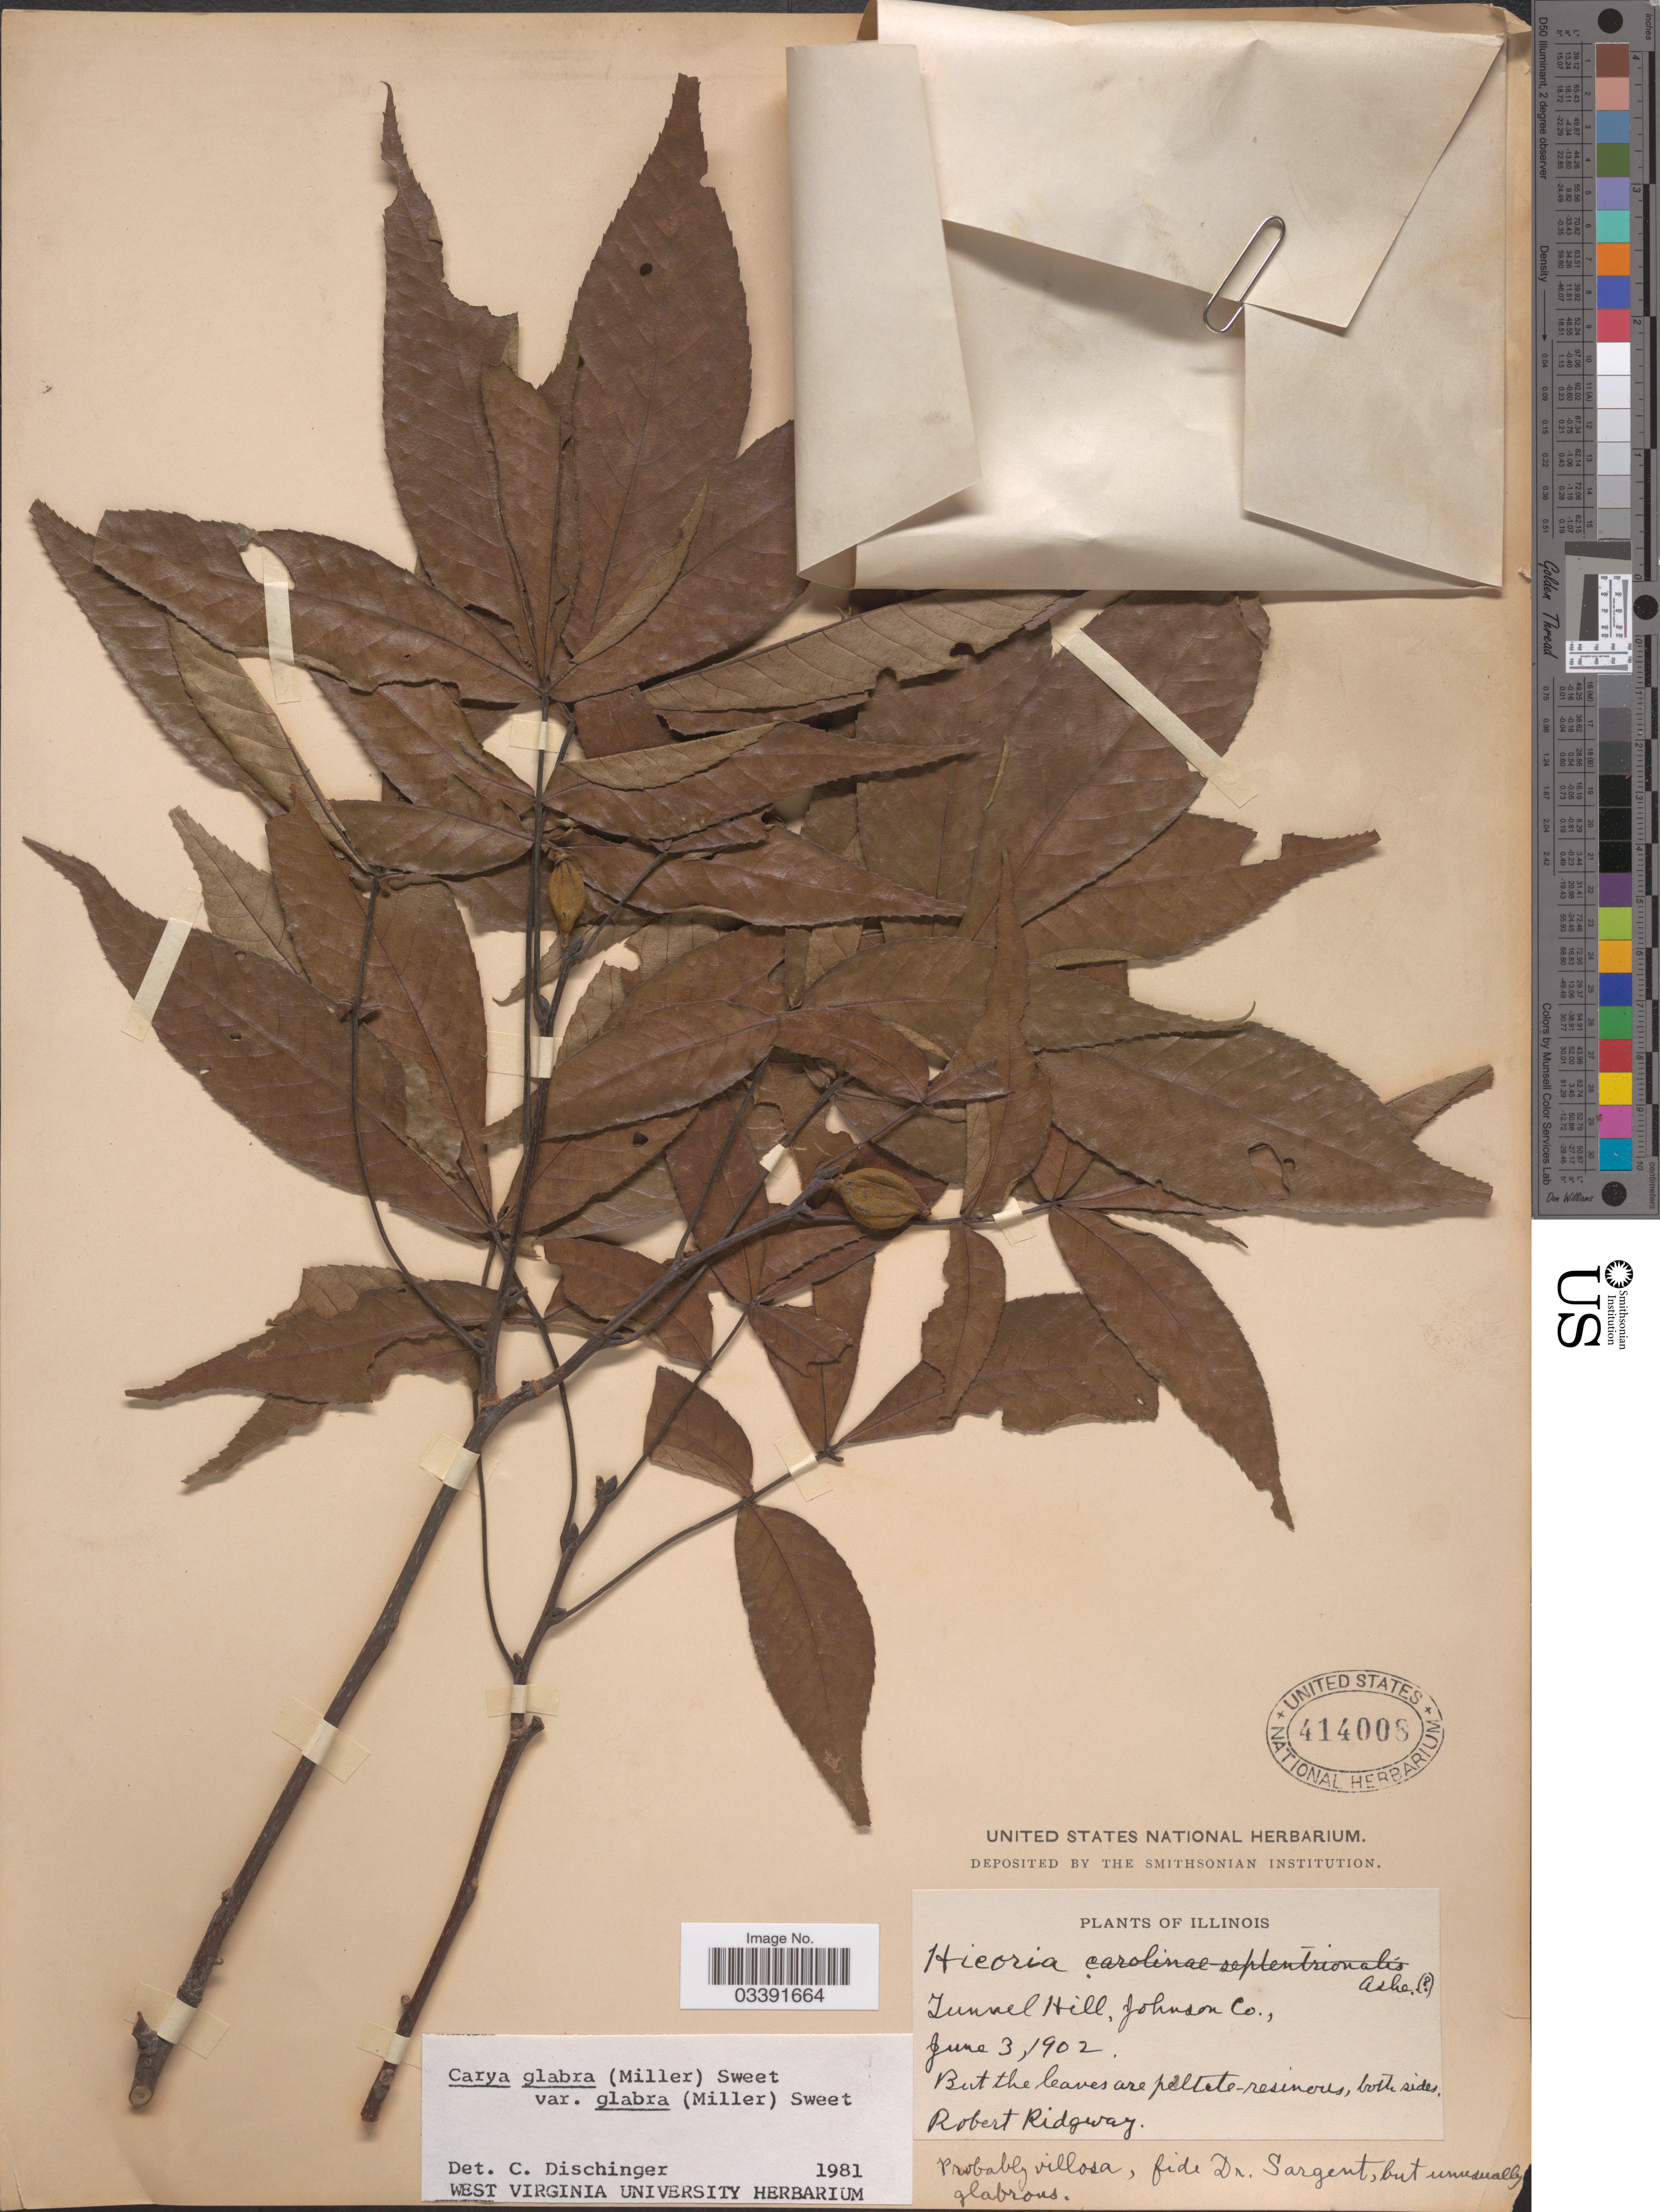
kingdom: Plantae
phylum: Tracheophyta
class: Magnoliopsida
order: Fagales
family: Juglandaceae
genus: Carya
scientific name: Carya glabra var. glabra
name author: (Mill.) Sweet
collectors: R. Ridgway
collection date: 1902-06-03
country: United States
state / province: Illinois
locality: Tunnel Hill, Johnson Co.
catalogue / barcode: US 414008